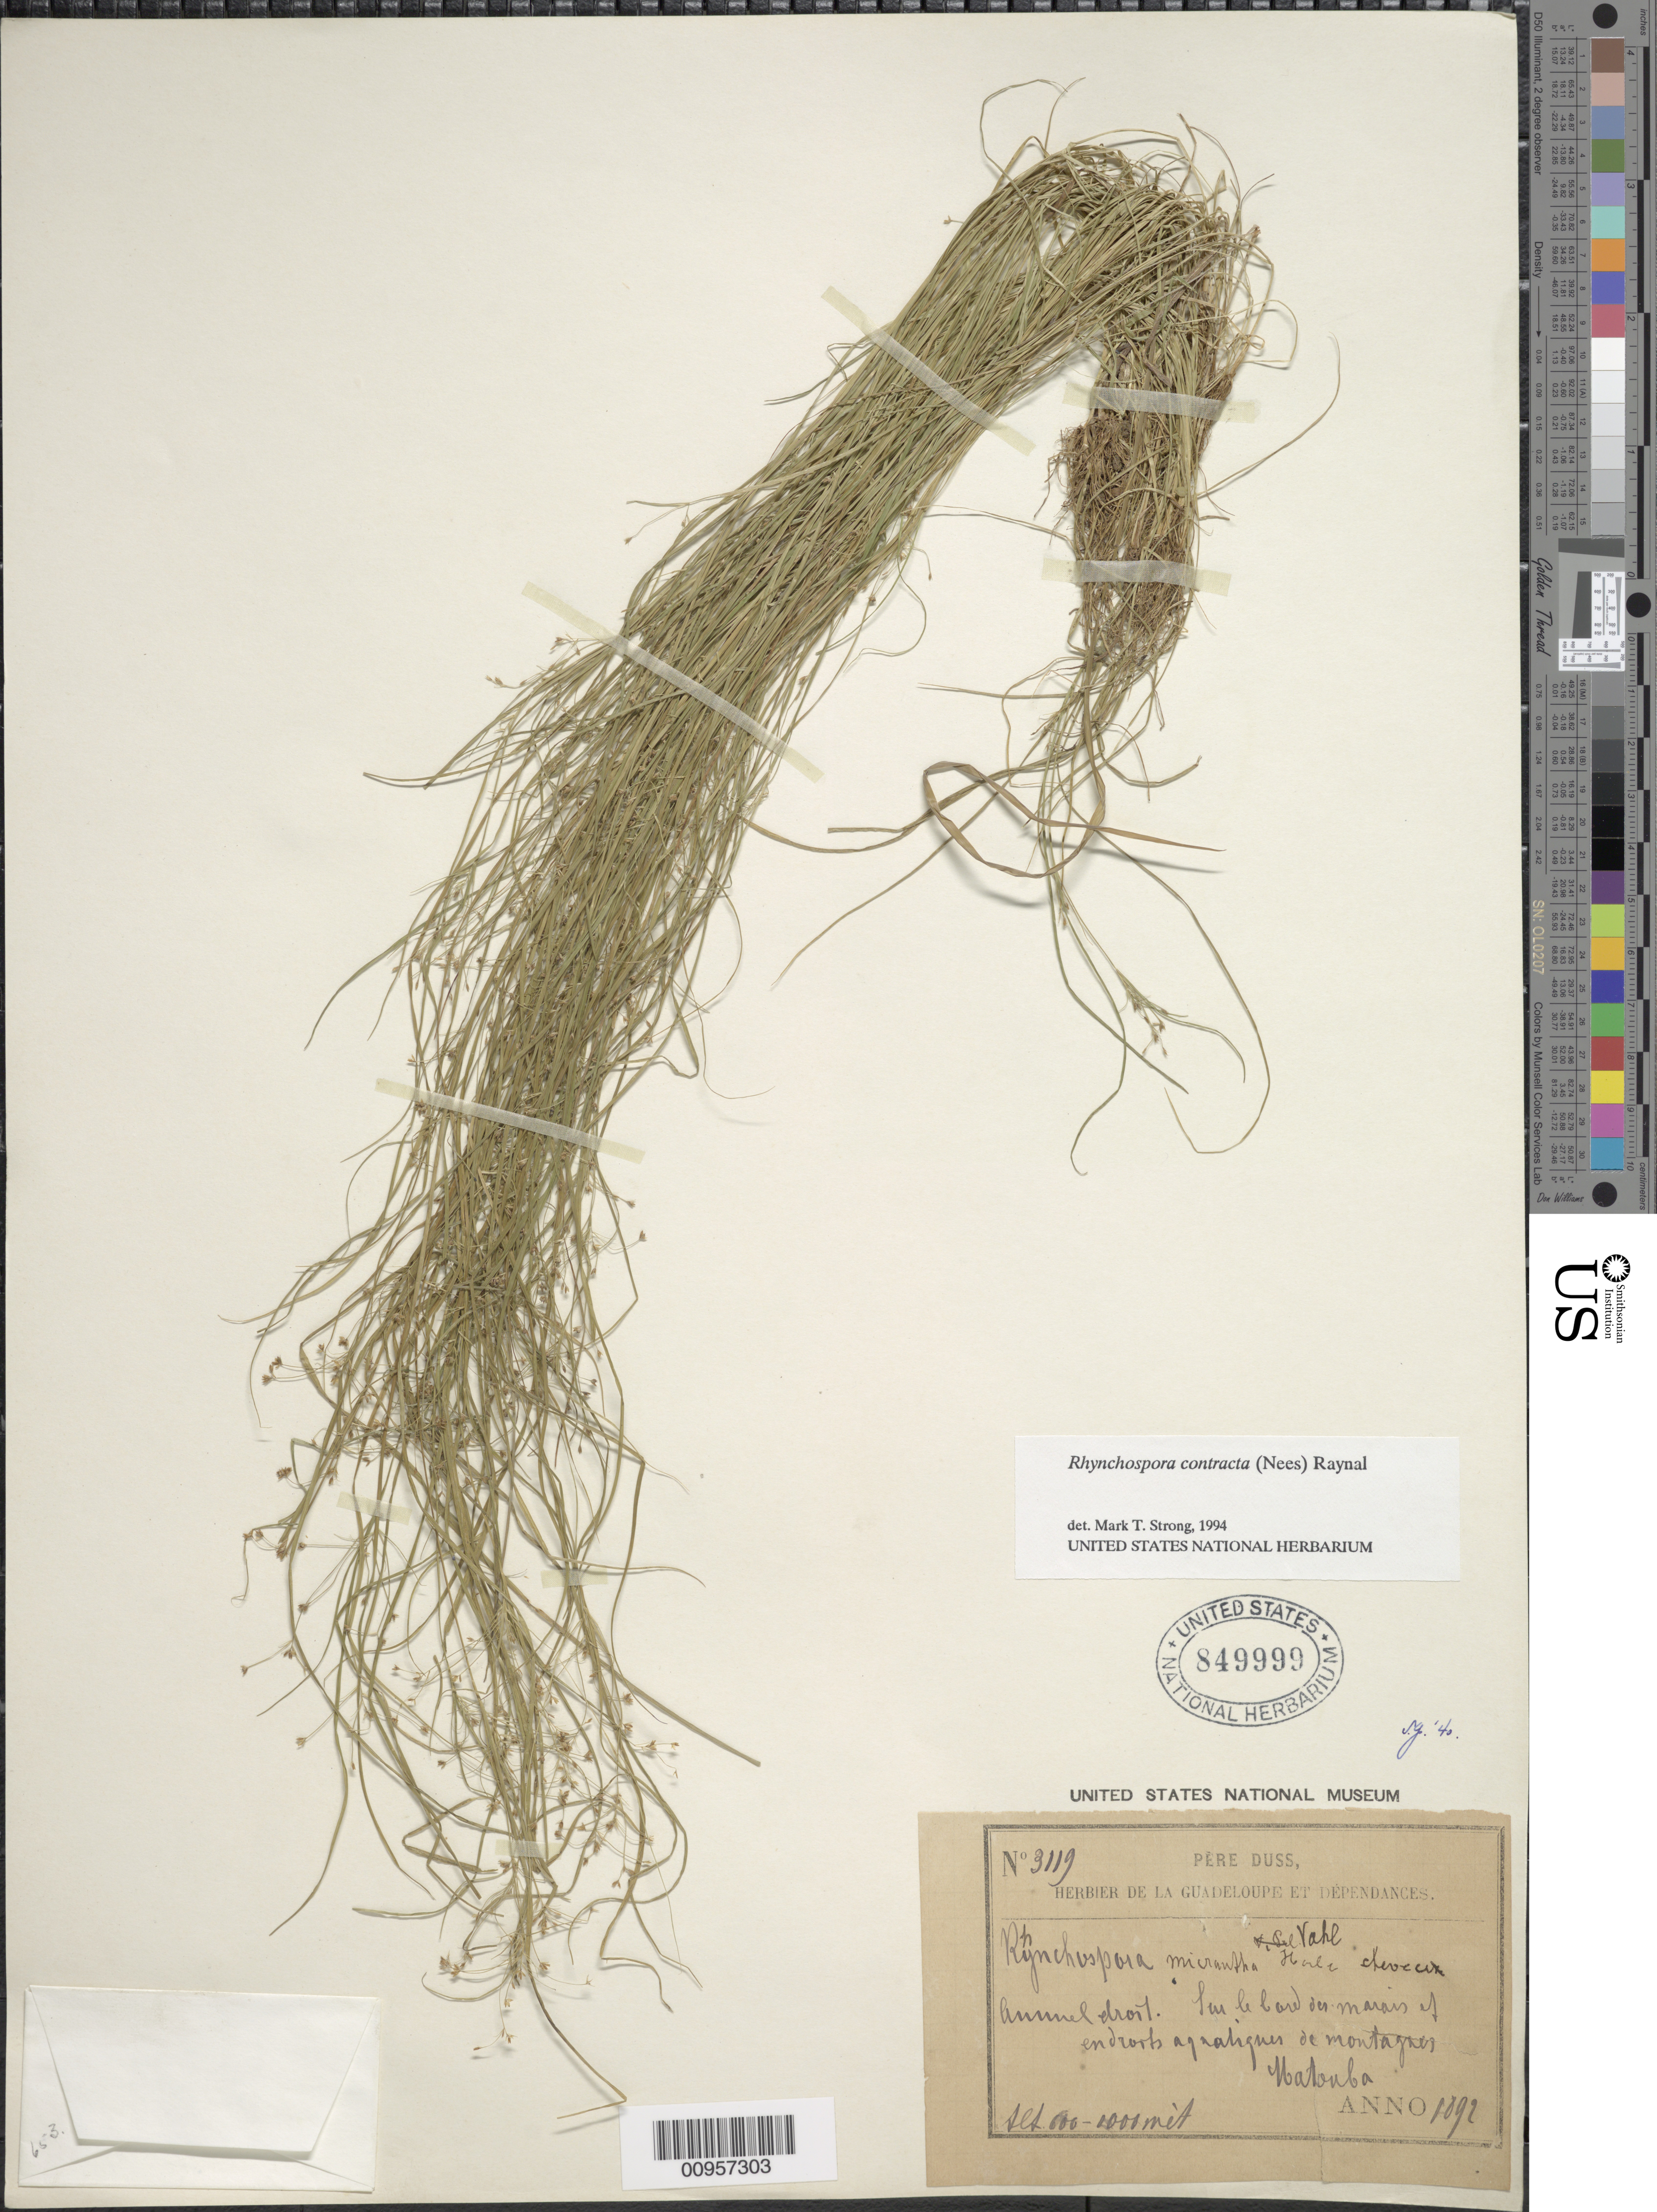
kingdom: Plantae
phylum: Tracheophyta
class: Liliopsida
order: Poales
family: Cyperaceae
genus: Rhynchospora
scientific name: Rhynchospora contracta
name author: (Nees) J. Raynal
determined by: Strong, M. T., (US), Smithsonian Institution - National Museum of Natural History (UNITED STATES)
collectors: Père Duss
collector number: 3119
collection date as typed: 1892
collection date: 1892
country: Guadeloupe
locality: Matouba, sur le bord des marais et endroits aquatiques de montagnes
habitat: Le bord des marais et endroits aquatiques de montagnes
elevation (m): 600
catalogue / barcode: US 849999